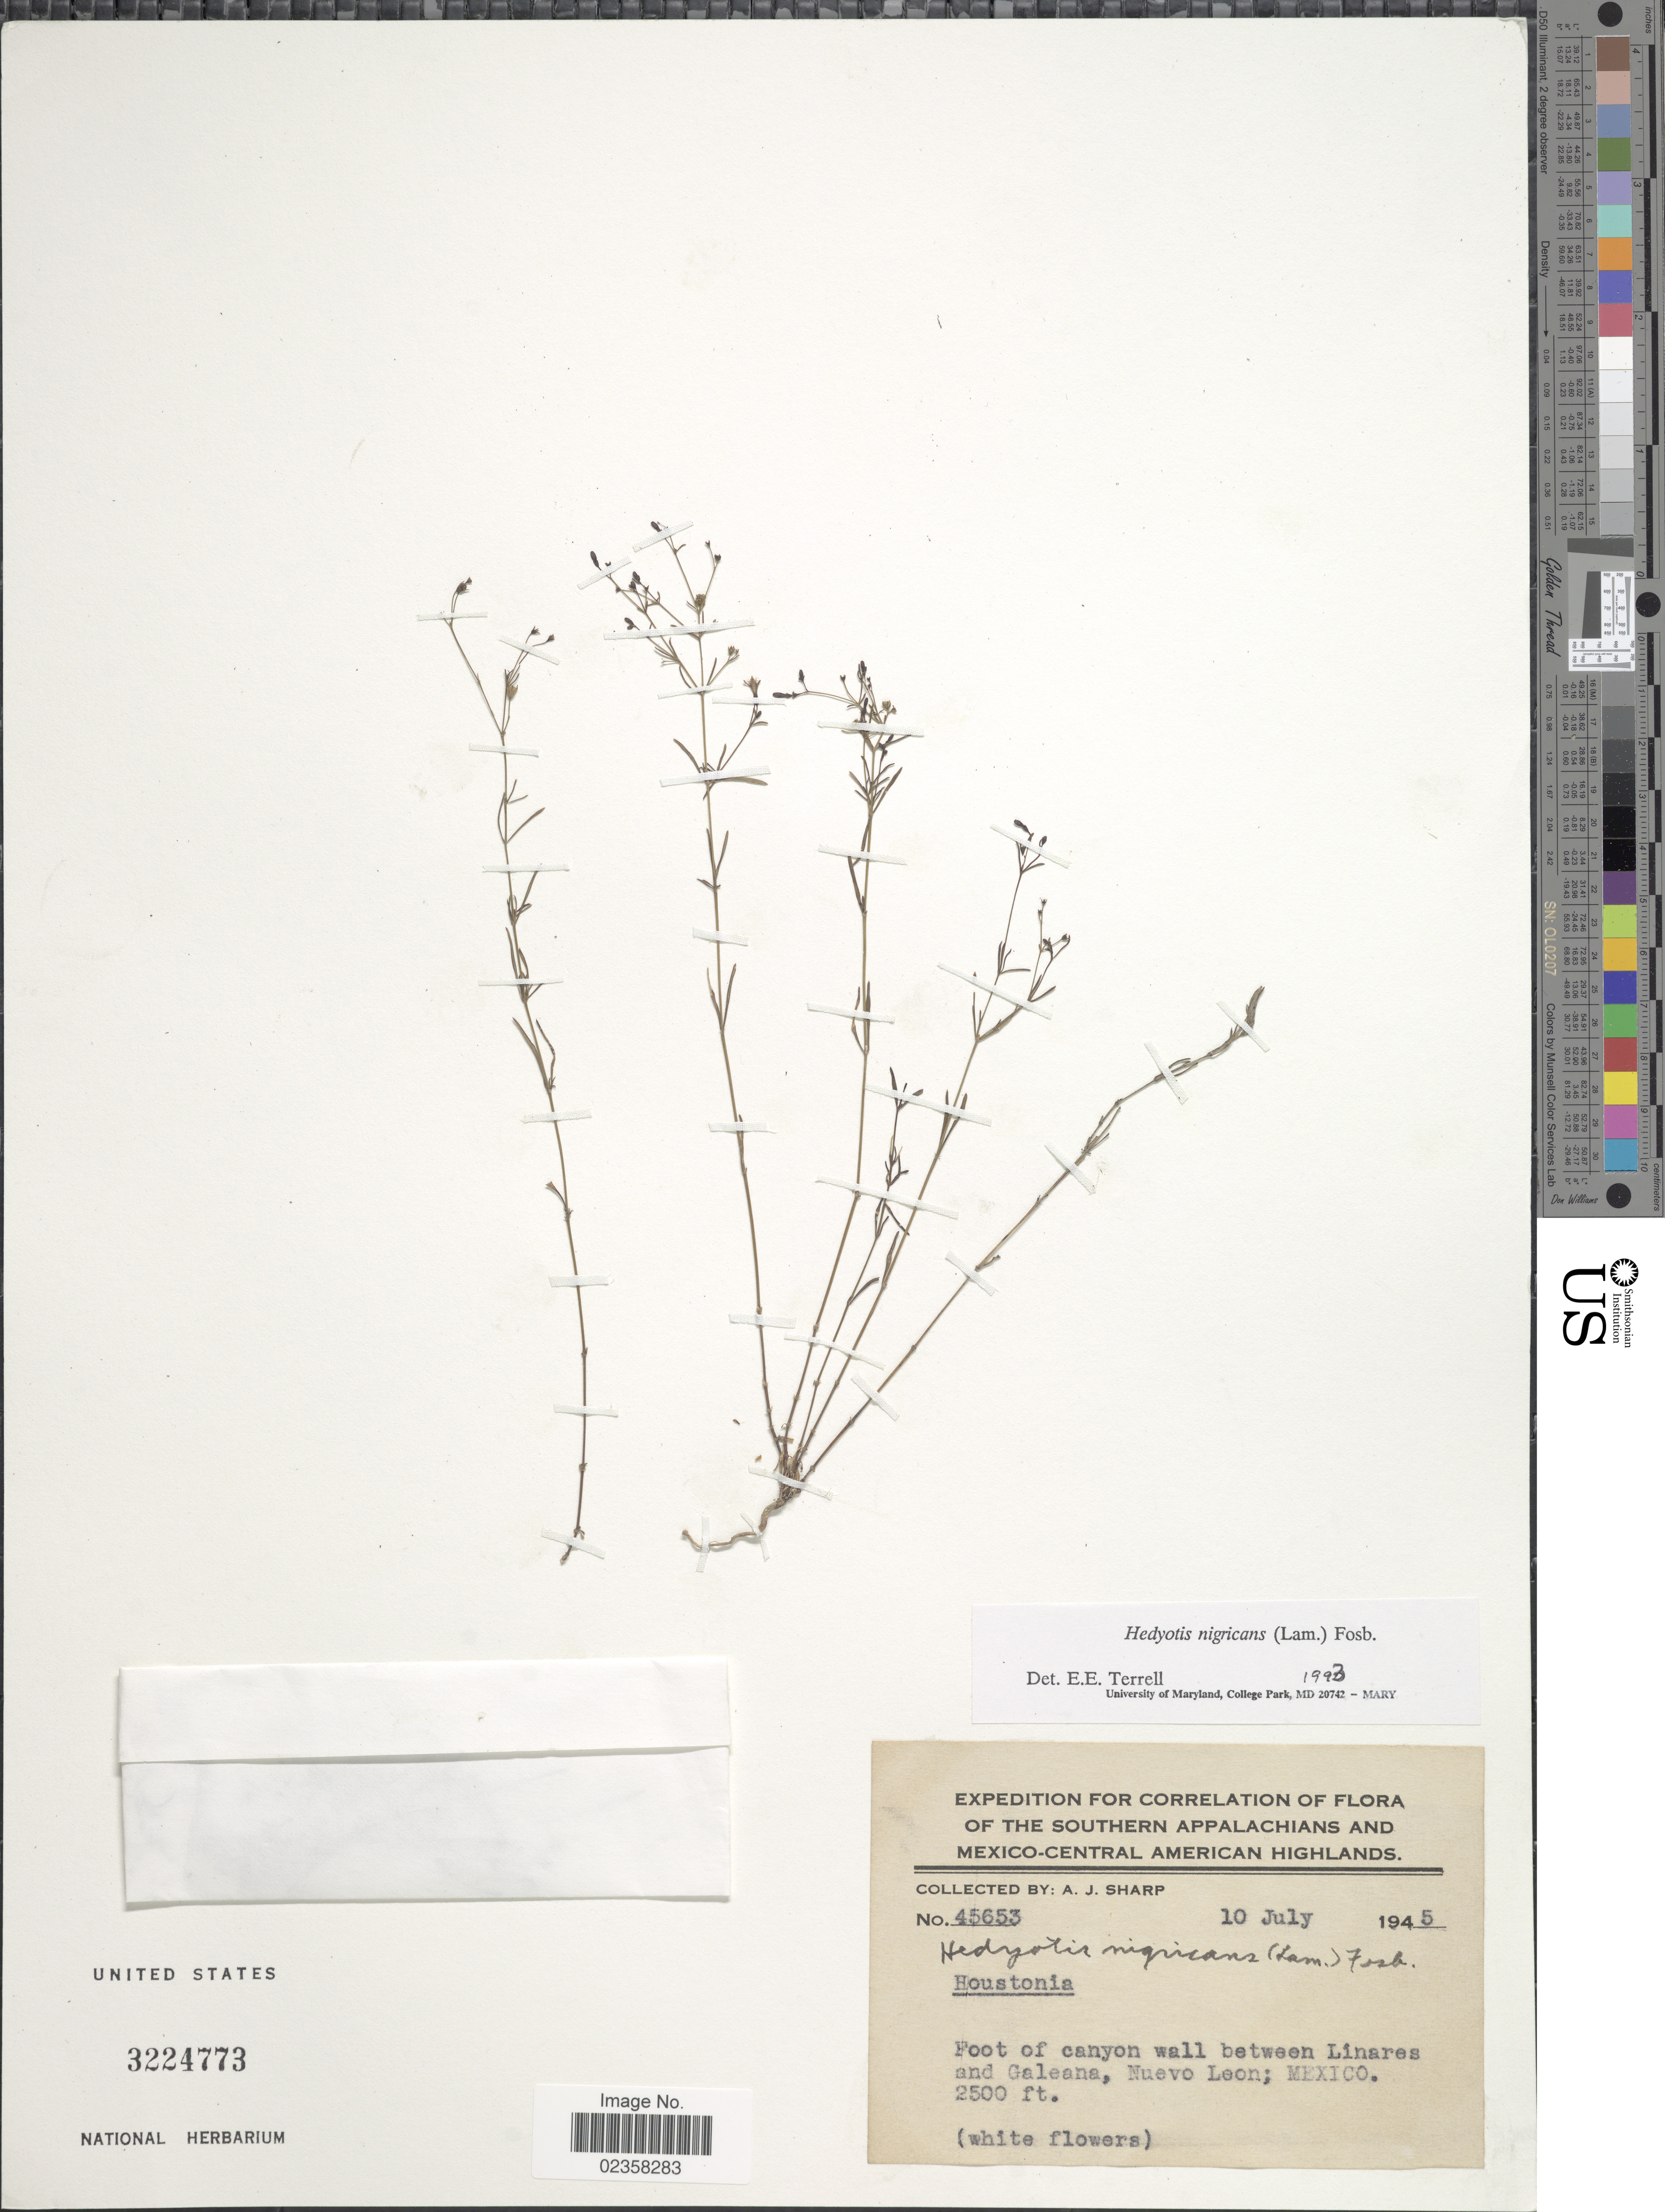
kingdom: Plantae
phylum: Tracheophyta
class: Magnoliopsida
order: Gentianales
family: Rubiaceae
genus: Houstonia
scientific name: Houstonia nigricans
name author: (Lam.) Fernald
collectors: A. J. Sharp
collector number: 45653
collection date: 1945-07-10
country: Mexico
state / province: Nuevo León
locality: Foot of canyon wall between Linares and Galeana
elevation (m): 762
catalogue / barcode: US 3224773